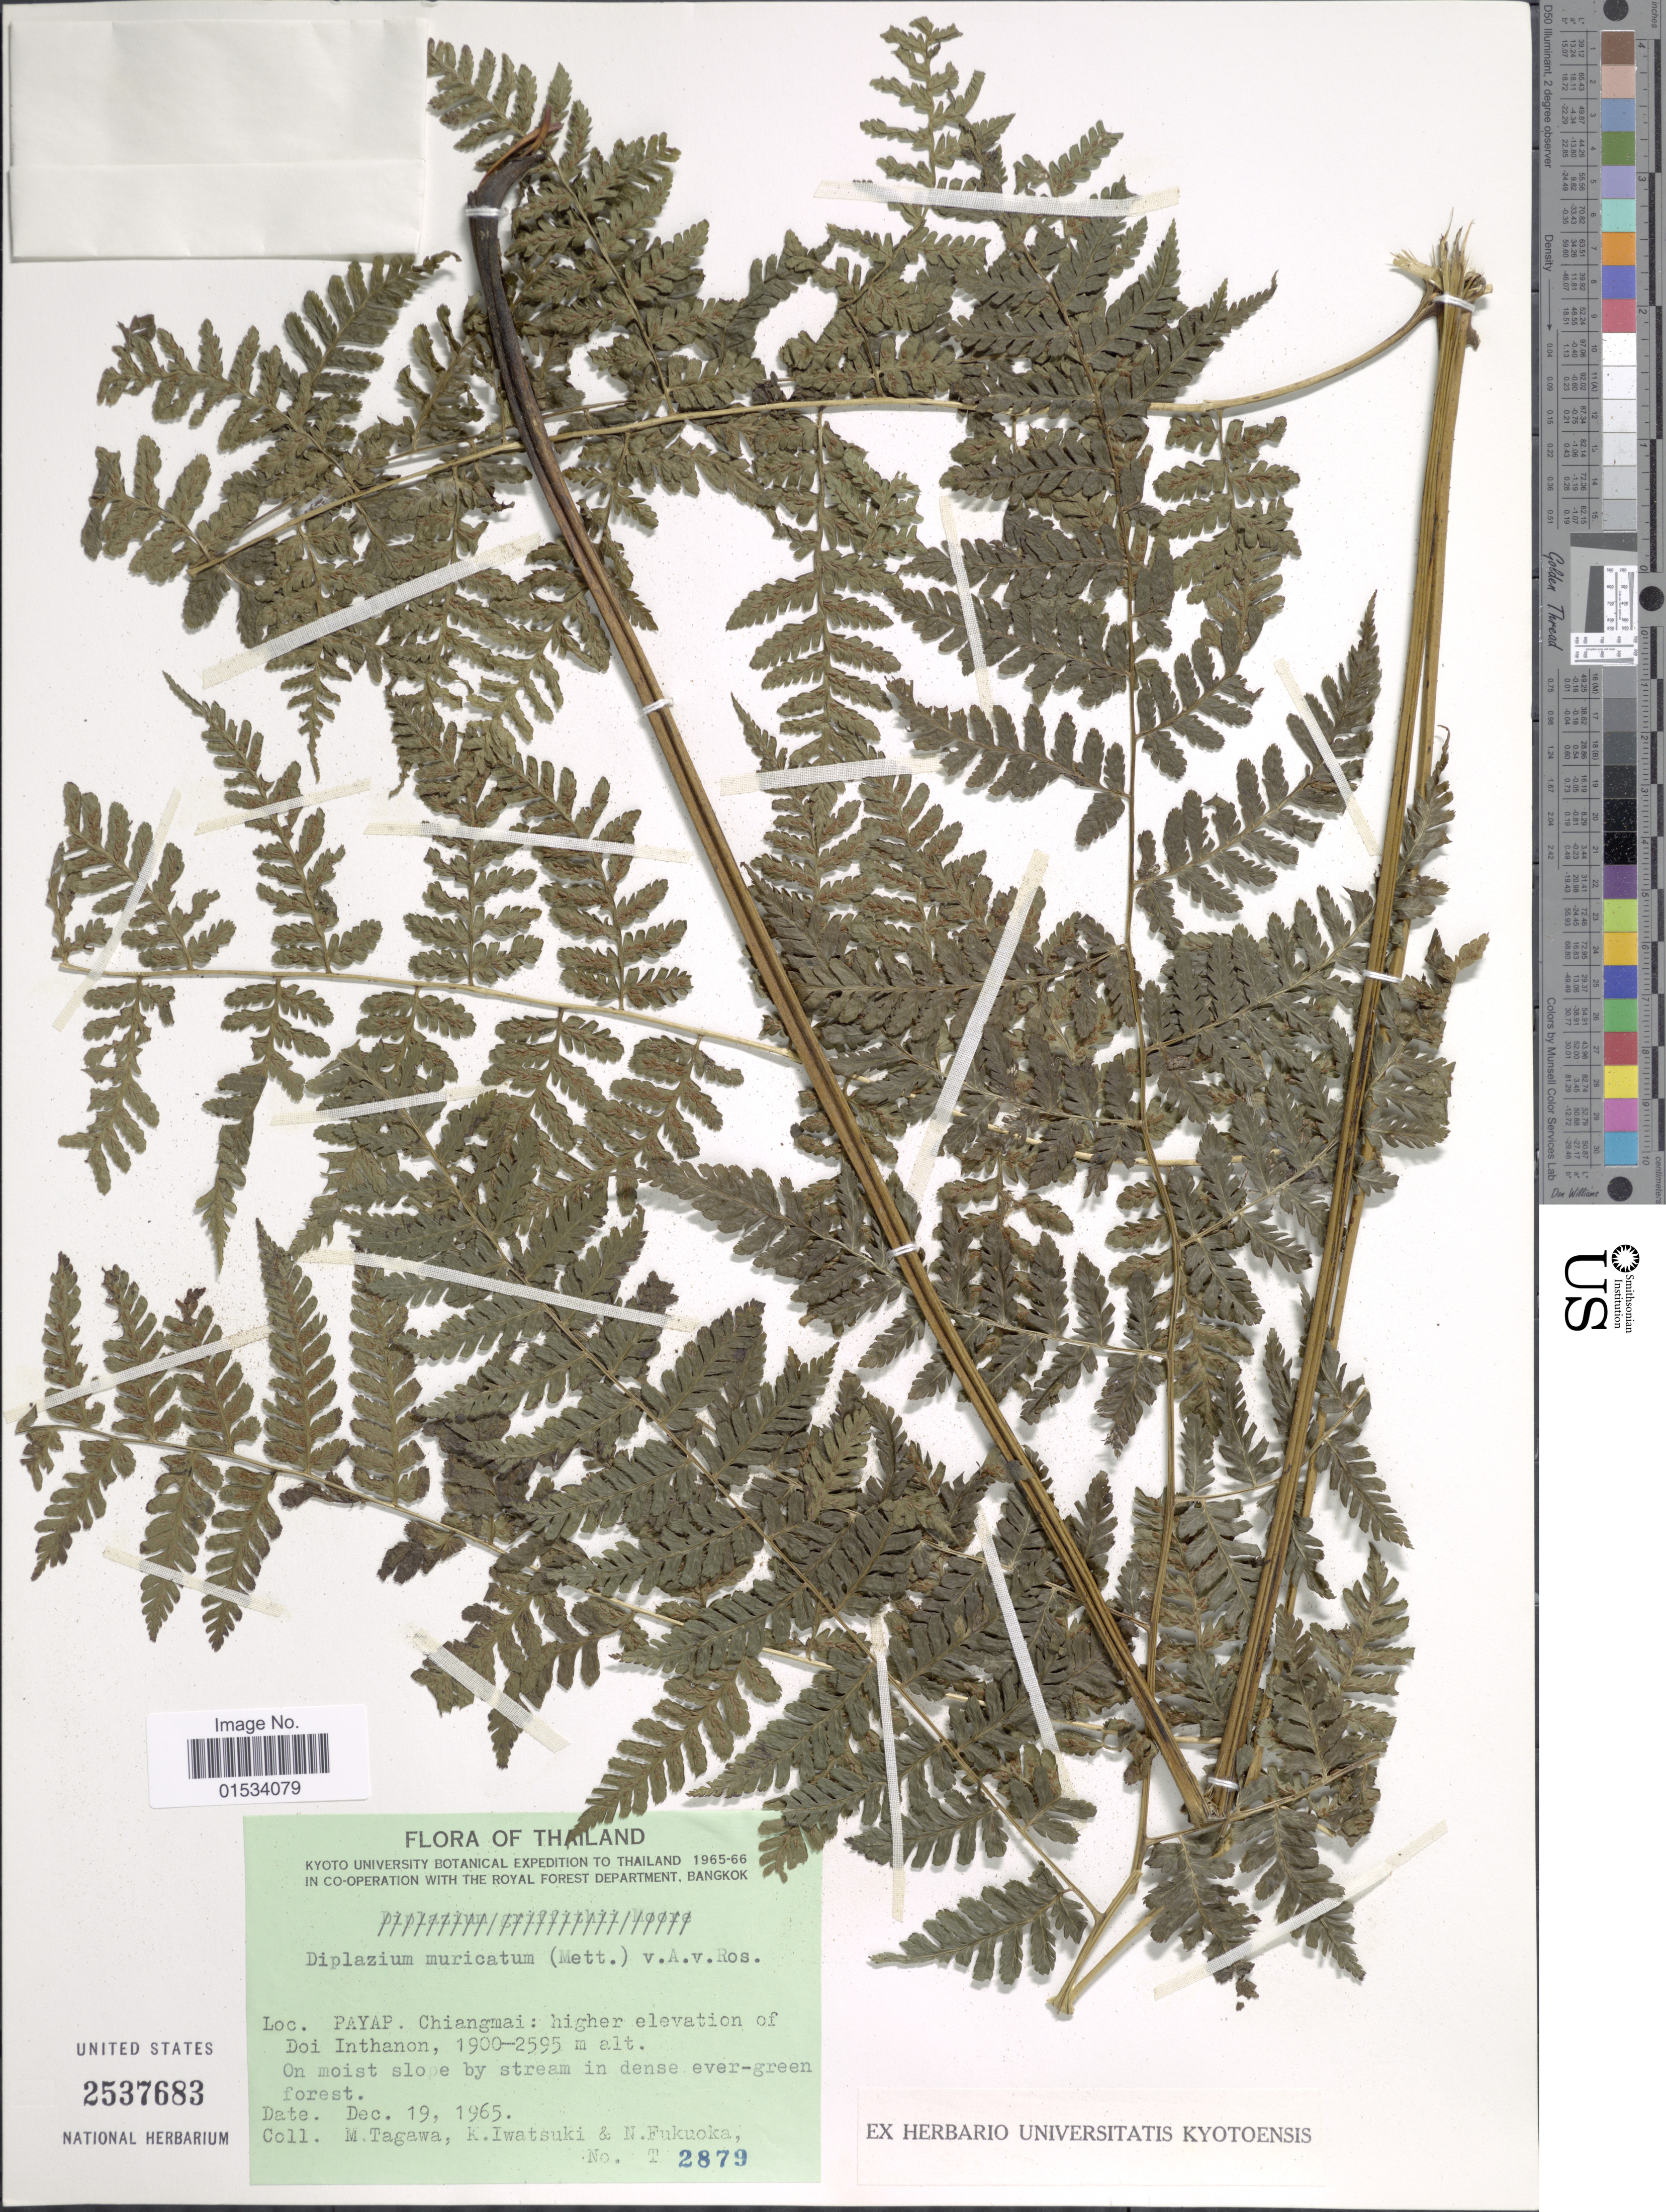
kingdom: Plantae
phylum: Tracheophyta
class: Polypodiopsida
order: Polypodiales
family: Athyriaceae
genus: Diplazium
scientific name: Diplazium muricatum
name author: (Mett.) Alderw.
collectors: M. Tagawa, K. Iwatsuki & N. Fukuoka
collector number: T 2879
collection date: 1956-12-19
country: Thailand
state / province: Chiang Mai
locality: Payap, Chiangmai, Dio Inthanon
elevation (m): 1900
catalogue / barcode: US 2537683